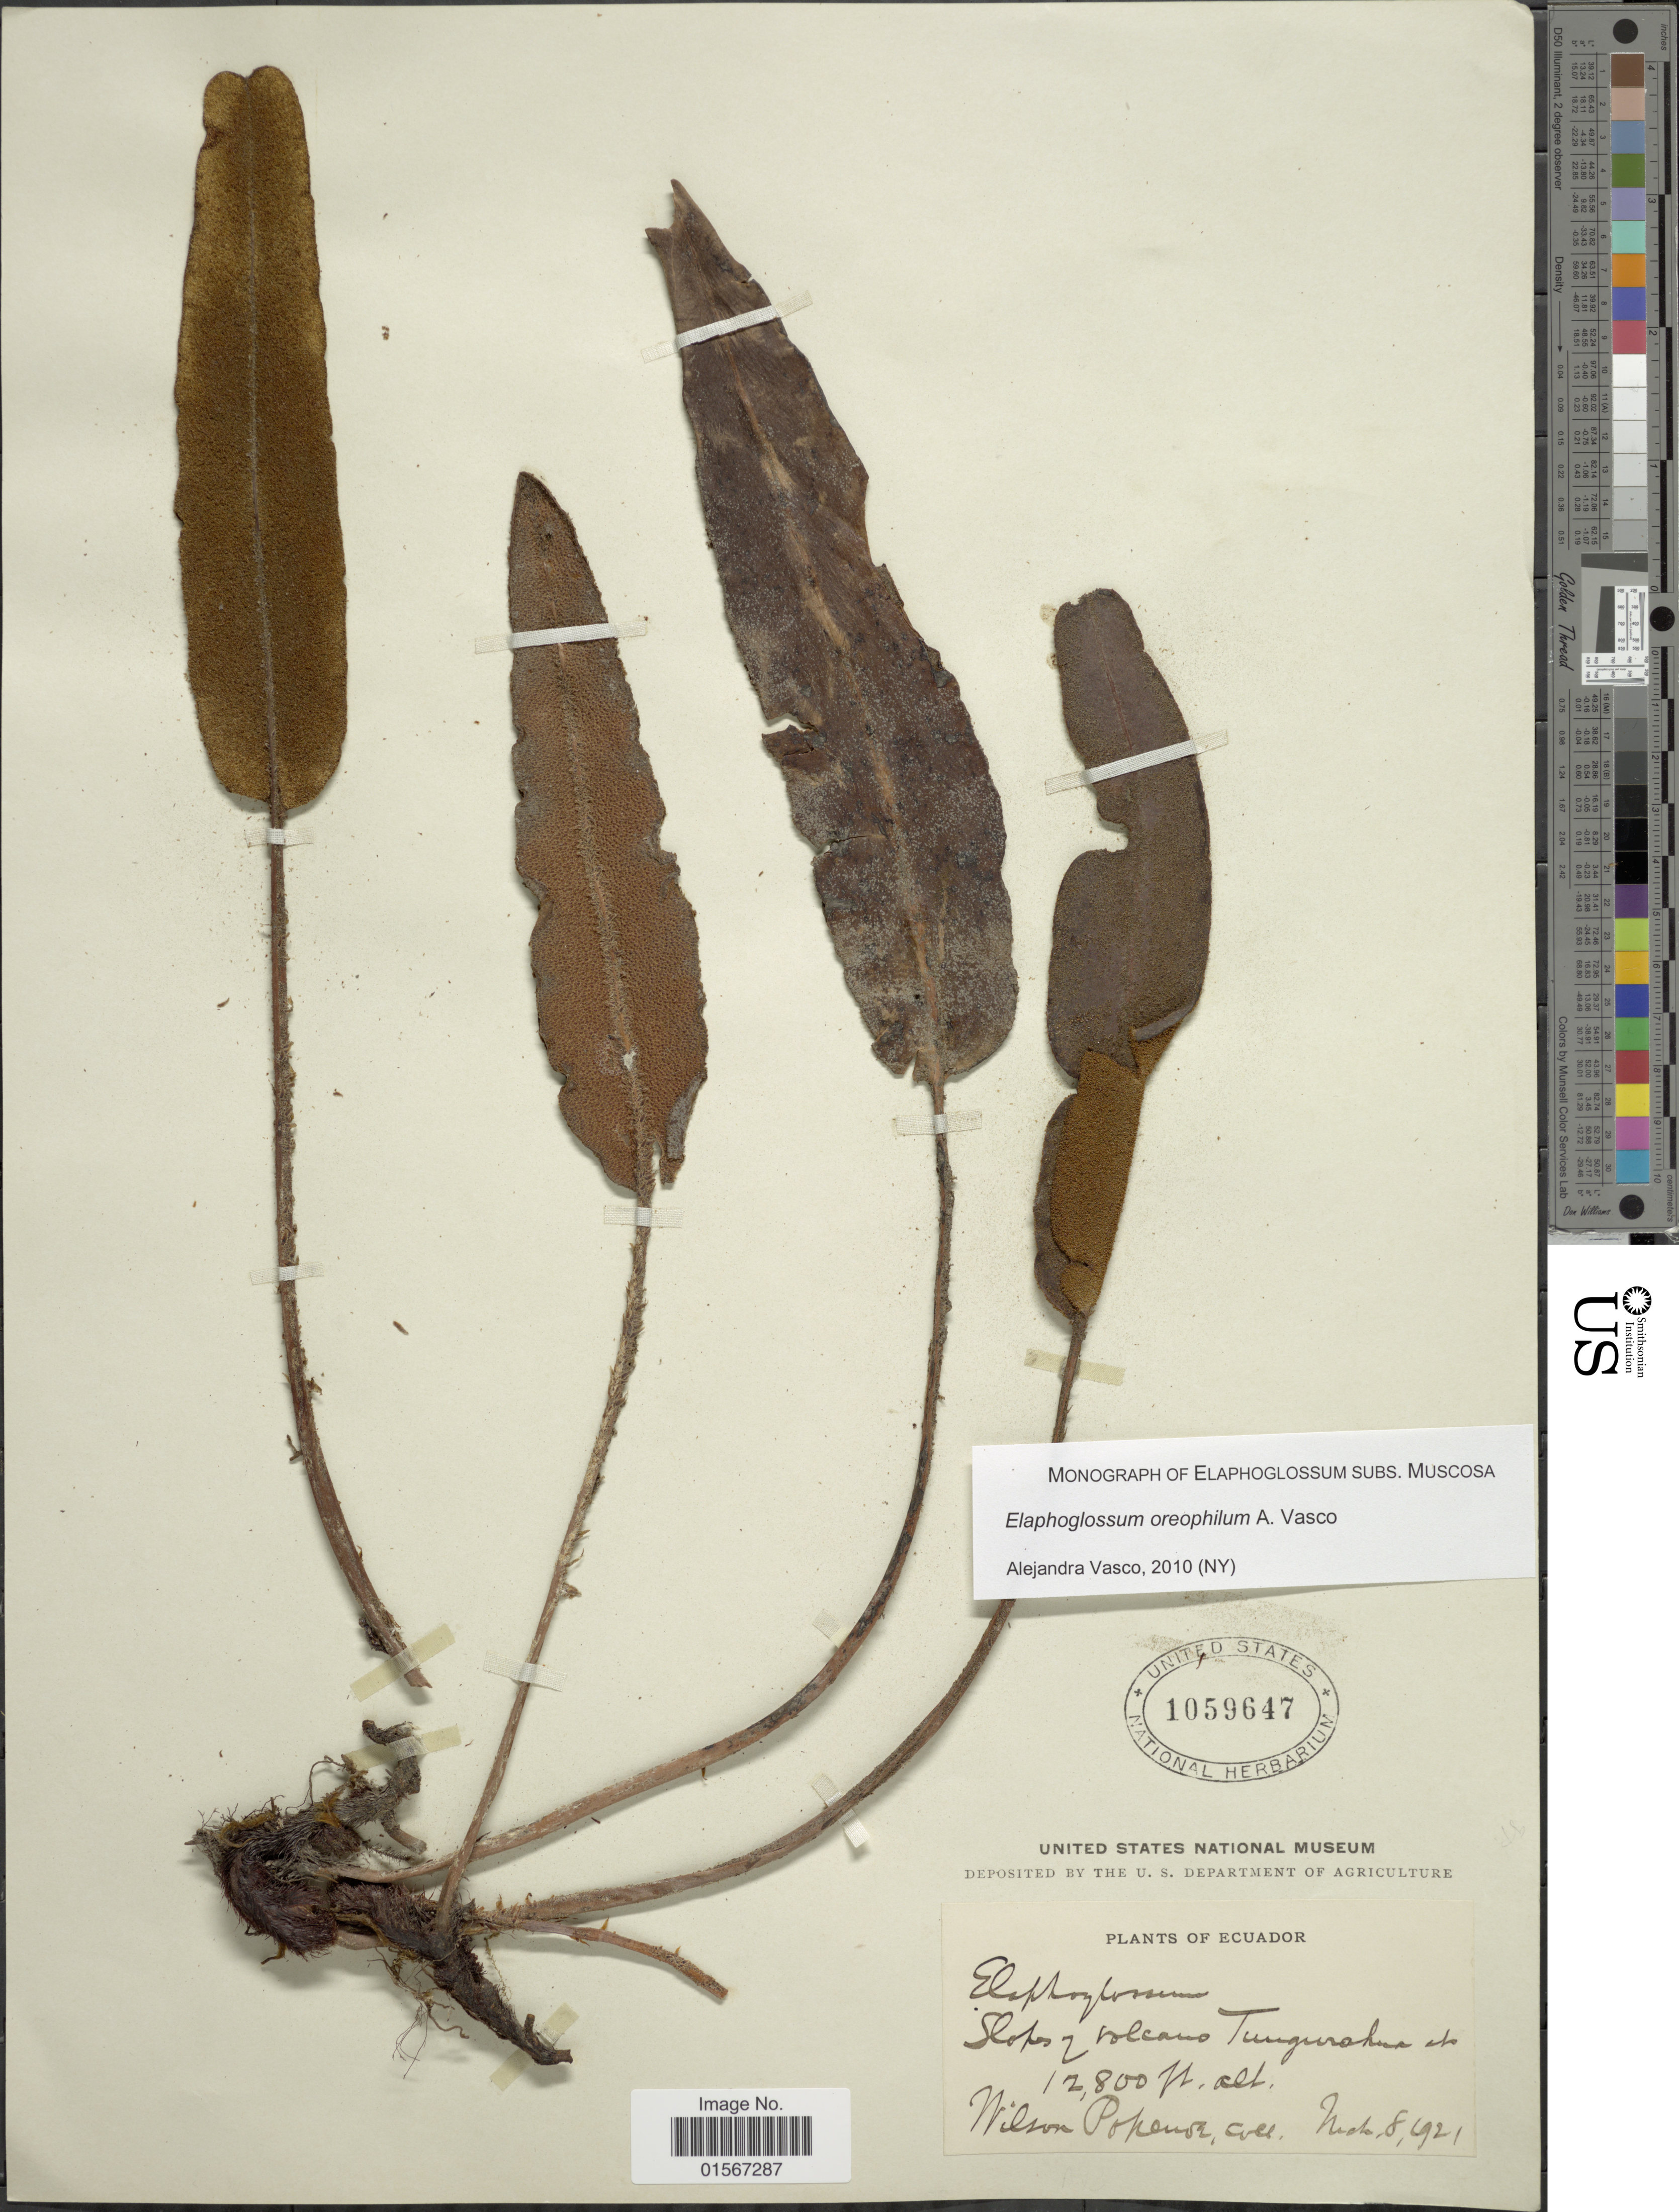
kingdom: Plantae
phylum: Tracheophyta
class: Polypodiopsida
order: Polypodiales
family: Dryopteridaceae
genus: Elaphoglossum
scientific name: Elaphoglossum oreophilum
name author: A. Vasco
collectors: W. Popenoe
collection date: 1921-03-08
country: Ecuador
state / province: Tungurahua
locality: Ecuador, Slopes y volcano Tungarahua.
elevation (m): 3901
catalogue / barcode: US 1059647